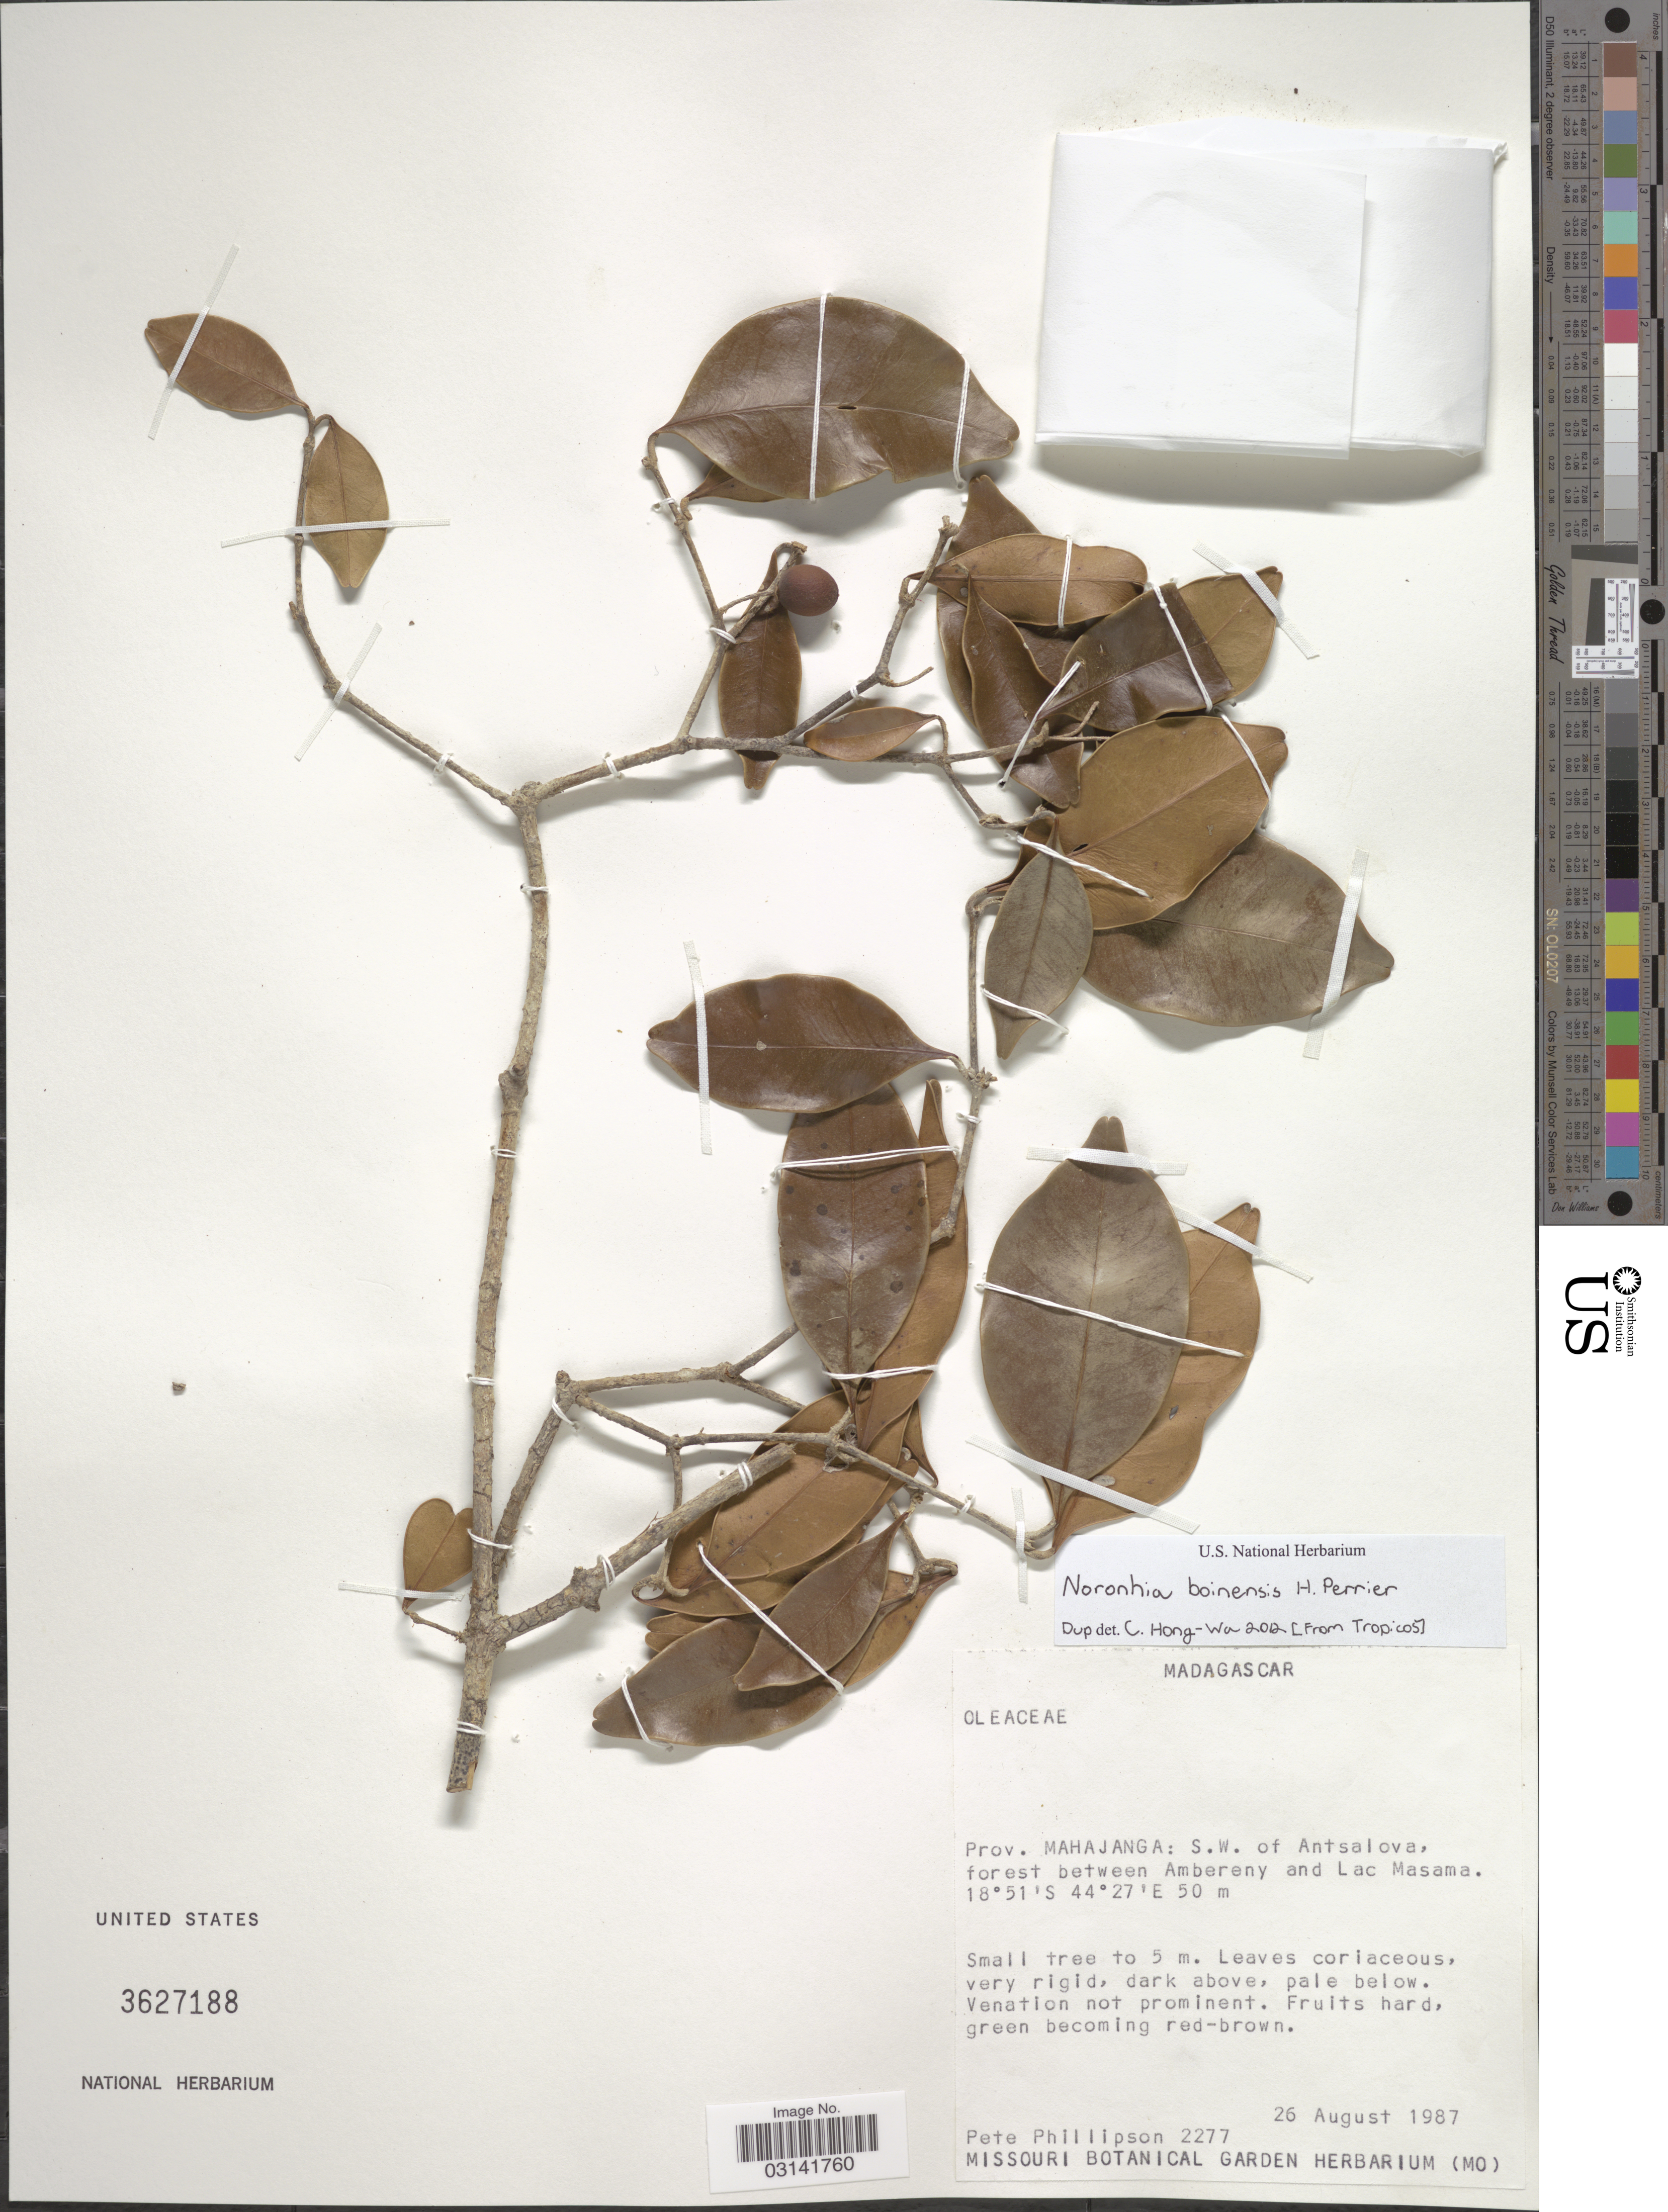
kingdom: Plantae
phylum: Tracheophyta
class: Magnoliopsida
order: Lamiales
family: Oleaceae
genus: Noronhia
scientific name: Noronhia boinensis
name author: H. Perrier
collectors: P. B. Phillipson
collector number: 2277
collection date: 1987-08-26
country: Madagascar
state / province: Melaky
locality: S.W. of Antsalova, forest between Ambereny and Lac Masama.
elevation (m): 50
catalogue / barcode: US 3627188